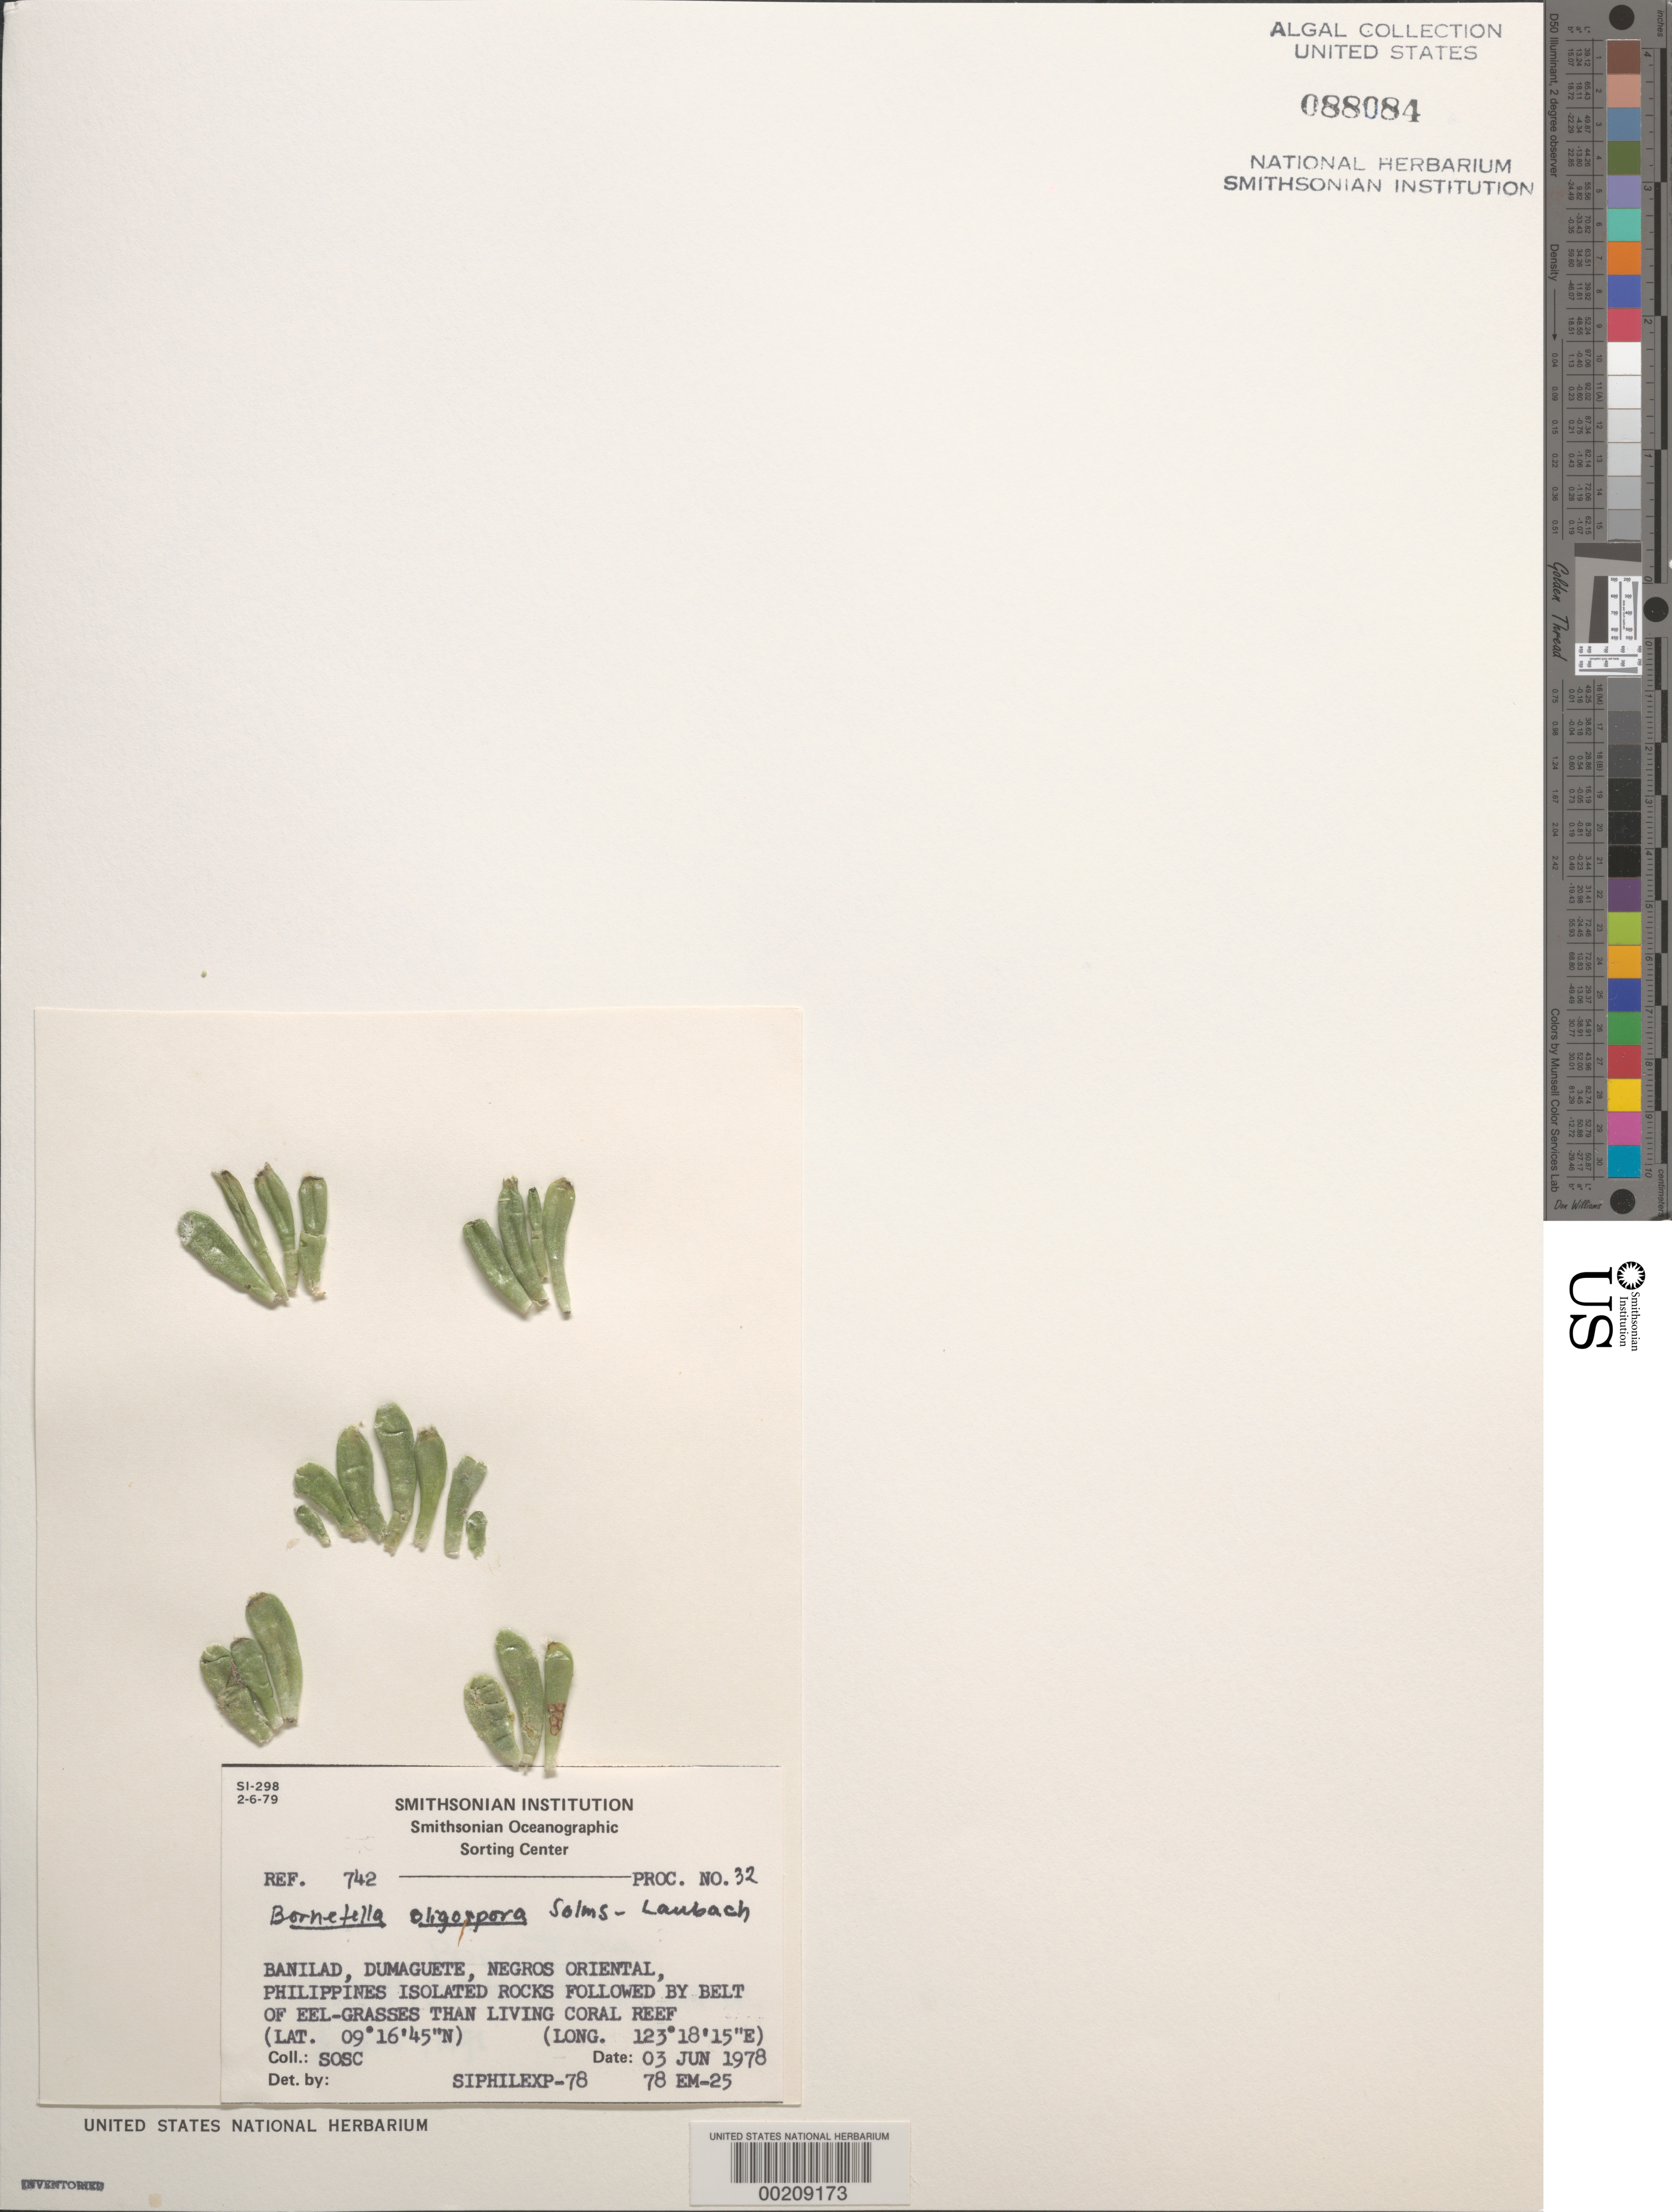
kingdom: Plantae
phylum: Chlorophyta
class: Ulvophyceae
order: Dasycladales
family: Dasycladaceae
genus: Bornetella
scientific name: Bornetella oligospora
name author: Solms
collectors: SOSC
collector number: Station 78 Em-25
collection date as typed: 03 Jun 1978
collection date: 1978-06-03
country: Philippines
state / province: Central Visayas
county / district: Negros Oriental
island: Negros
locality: Banilad, Dumaguete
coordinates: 09 16'45"N, 123 18'15"E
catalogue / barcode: US 88084